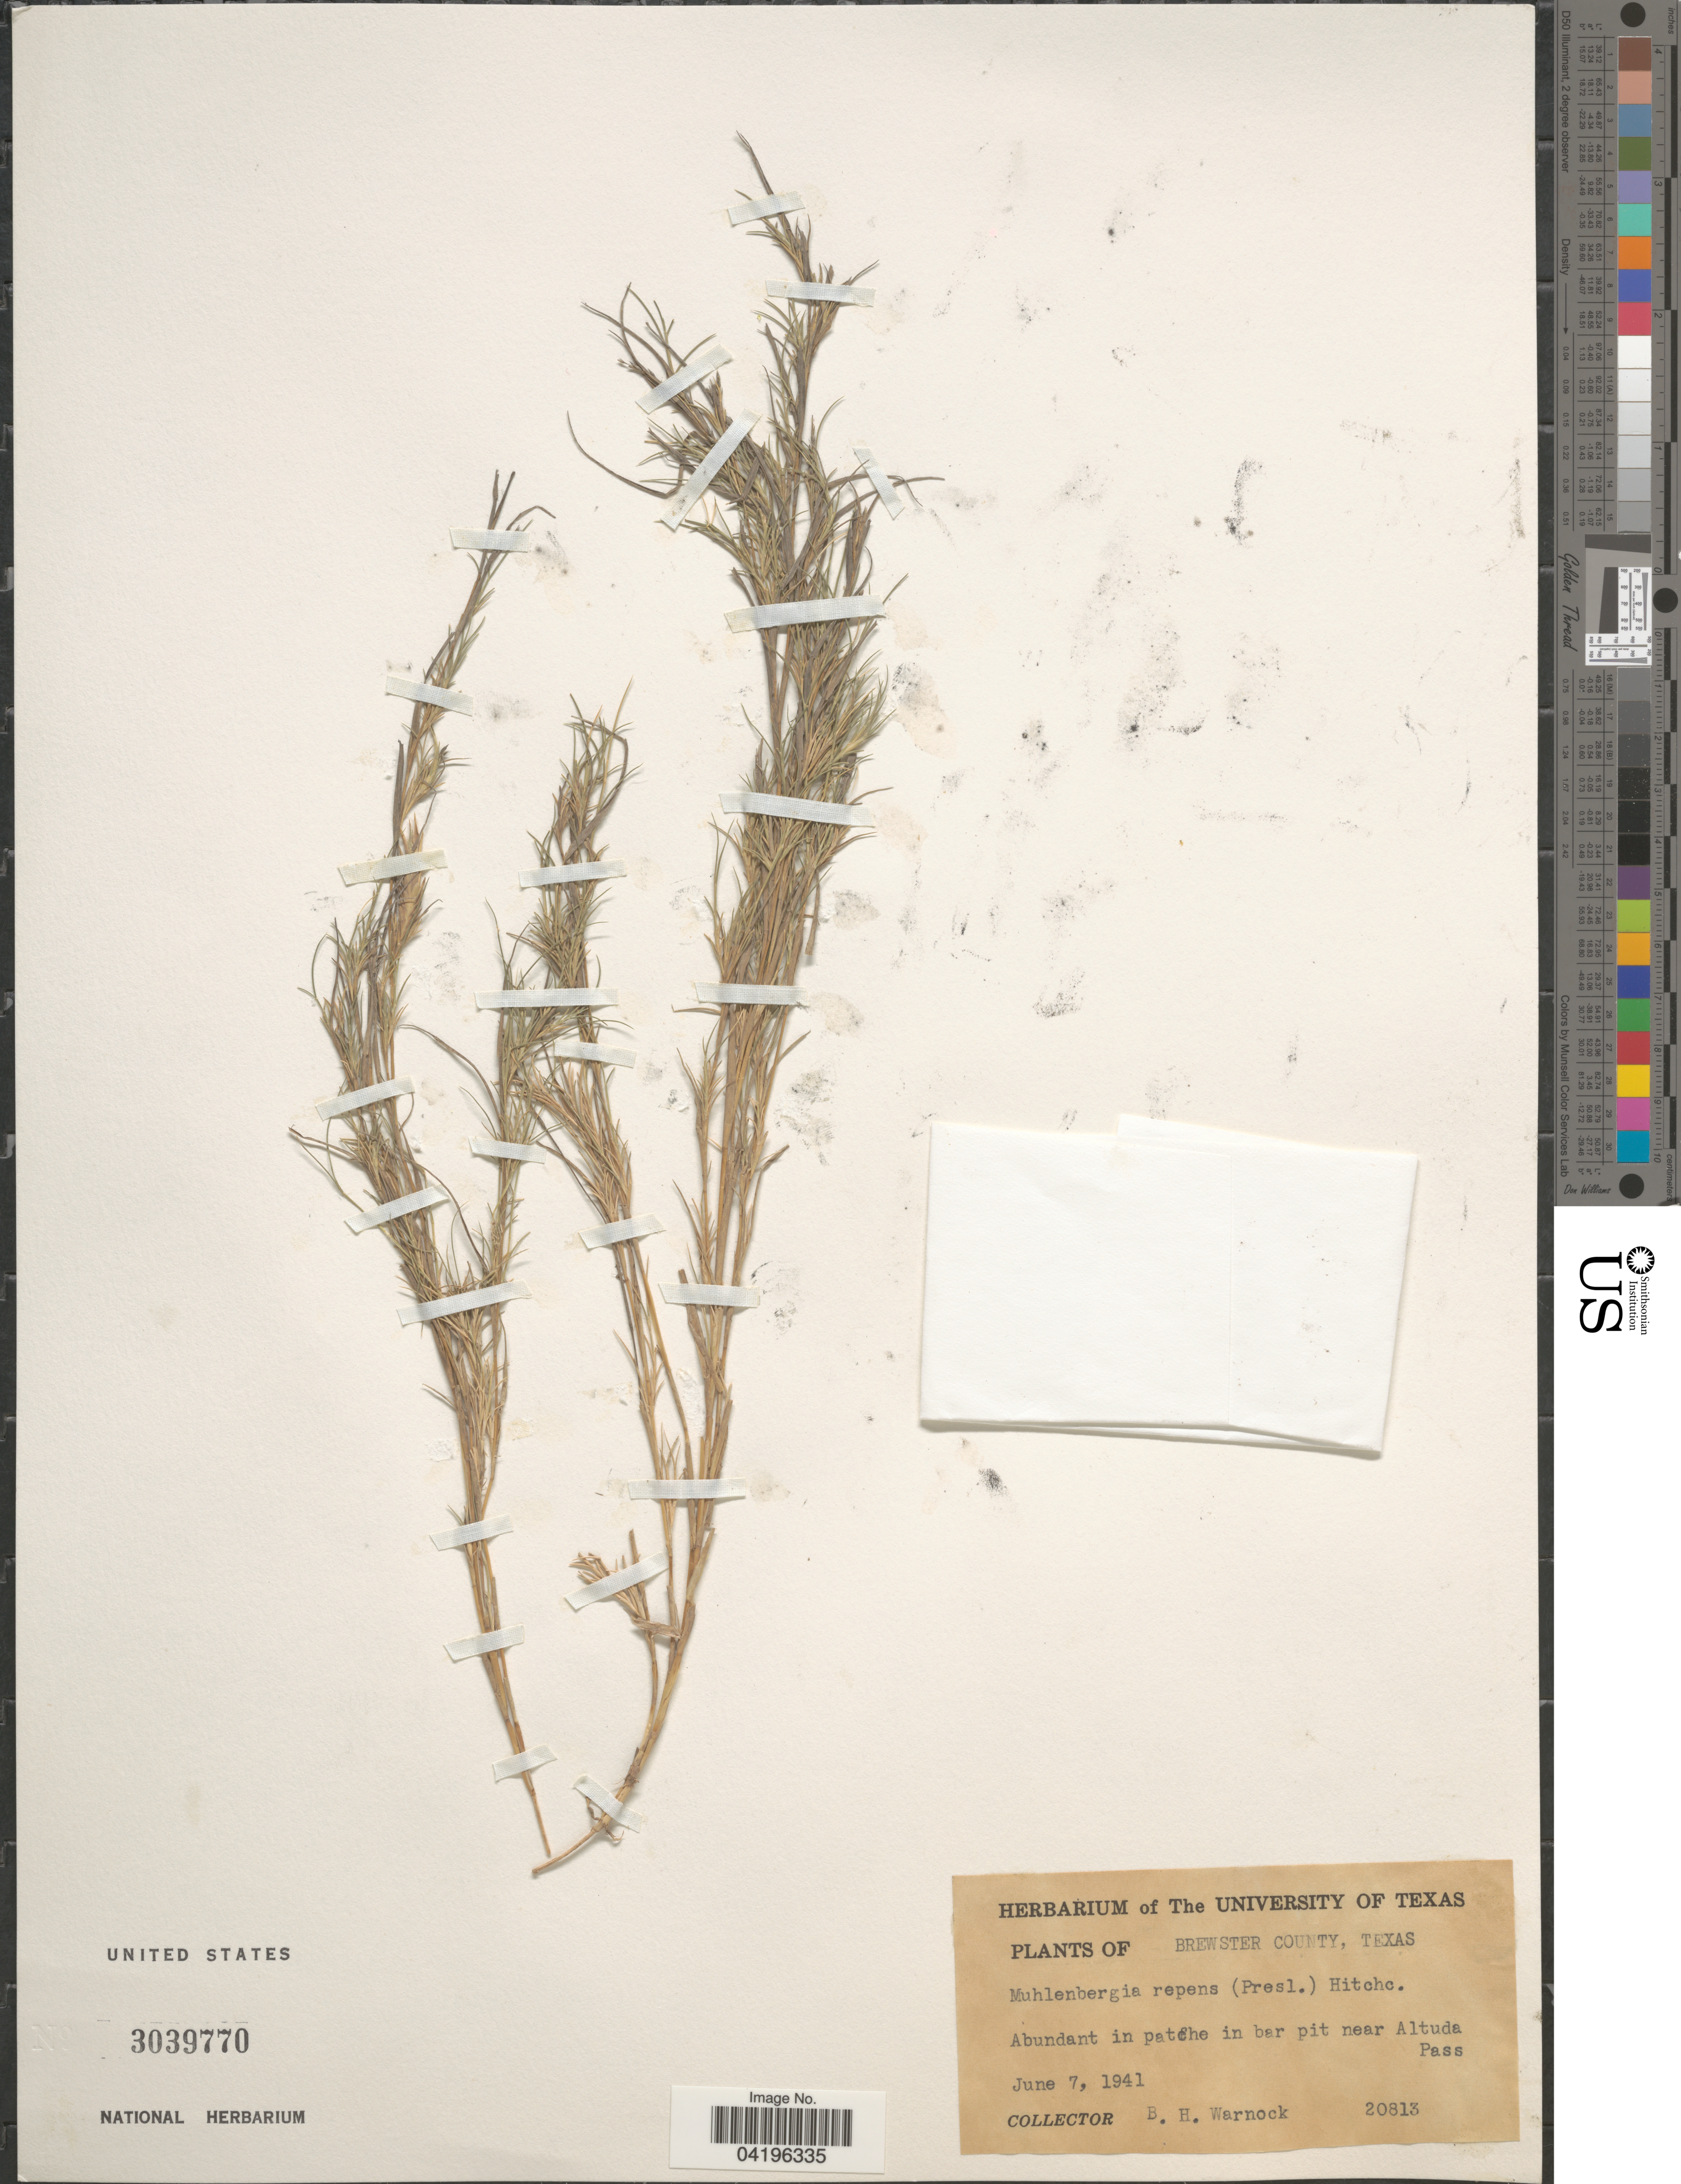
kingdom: Plantae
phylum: Tracheophyta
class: Liliopsida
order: Poales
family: Poaceae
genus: Muhlenbergia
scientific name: Muhlenbergia repens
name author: (J. Presl) Hitchc.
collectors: B. H. Warnock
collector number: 20813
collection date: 1941-06-07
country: United States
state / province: Texas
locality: Brewster Couny. Abundant in patche in bar pit near Altuda Pass.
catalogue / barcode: US 3039770